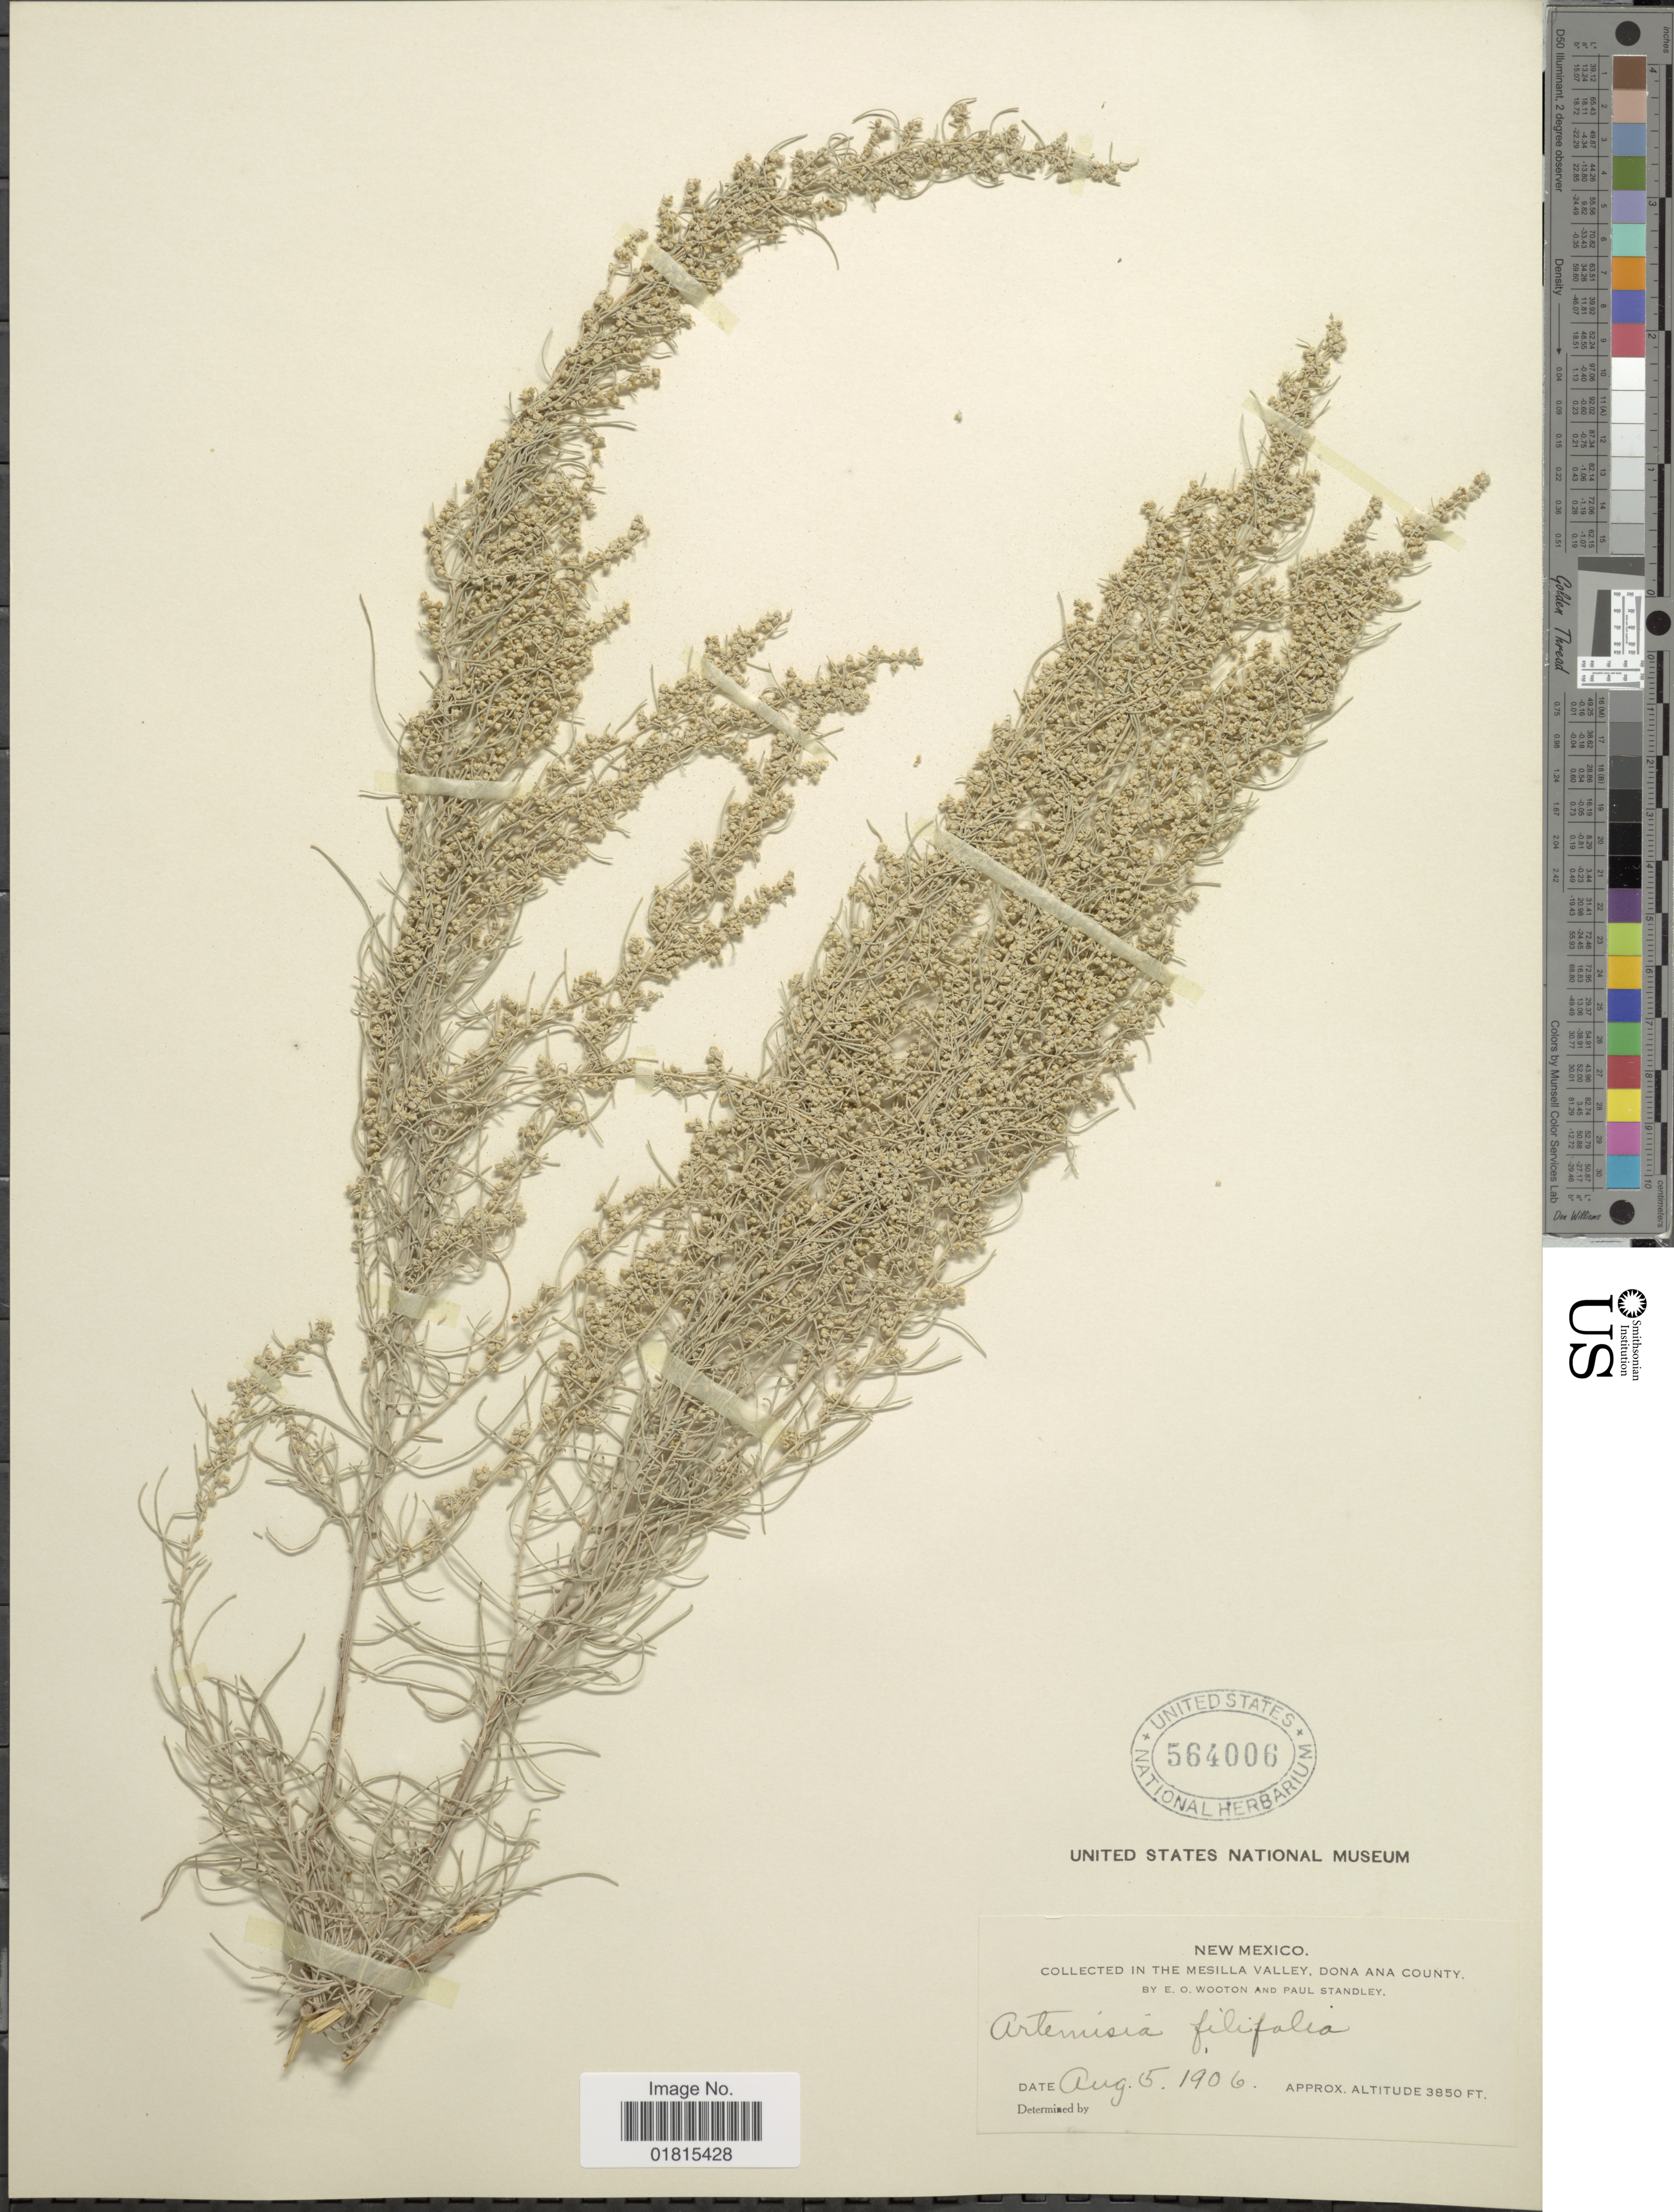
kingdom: Plantae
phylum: Tracheophyta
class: Magnoliopsida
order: Asterales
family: Asteraceae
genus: Artemisia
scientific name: Artemisia filifolia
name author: Torr.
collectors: E. O. Wooton & P. C. Standley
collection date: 1906-08-05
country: United States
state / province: New Mexico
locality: In the Mesilla Valley, Dona Ana County.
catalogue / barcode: US 564006